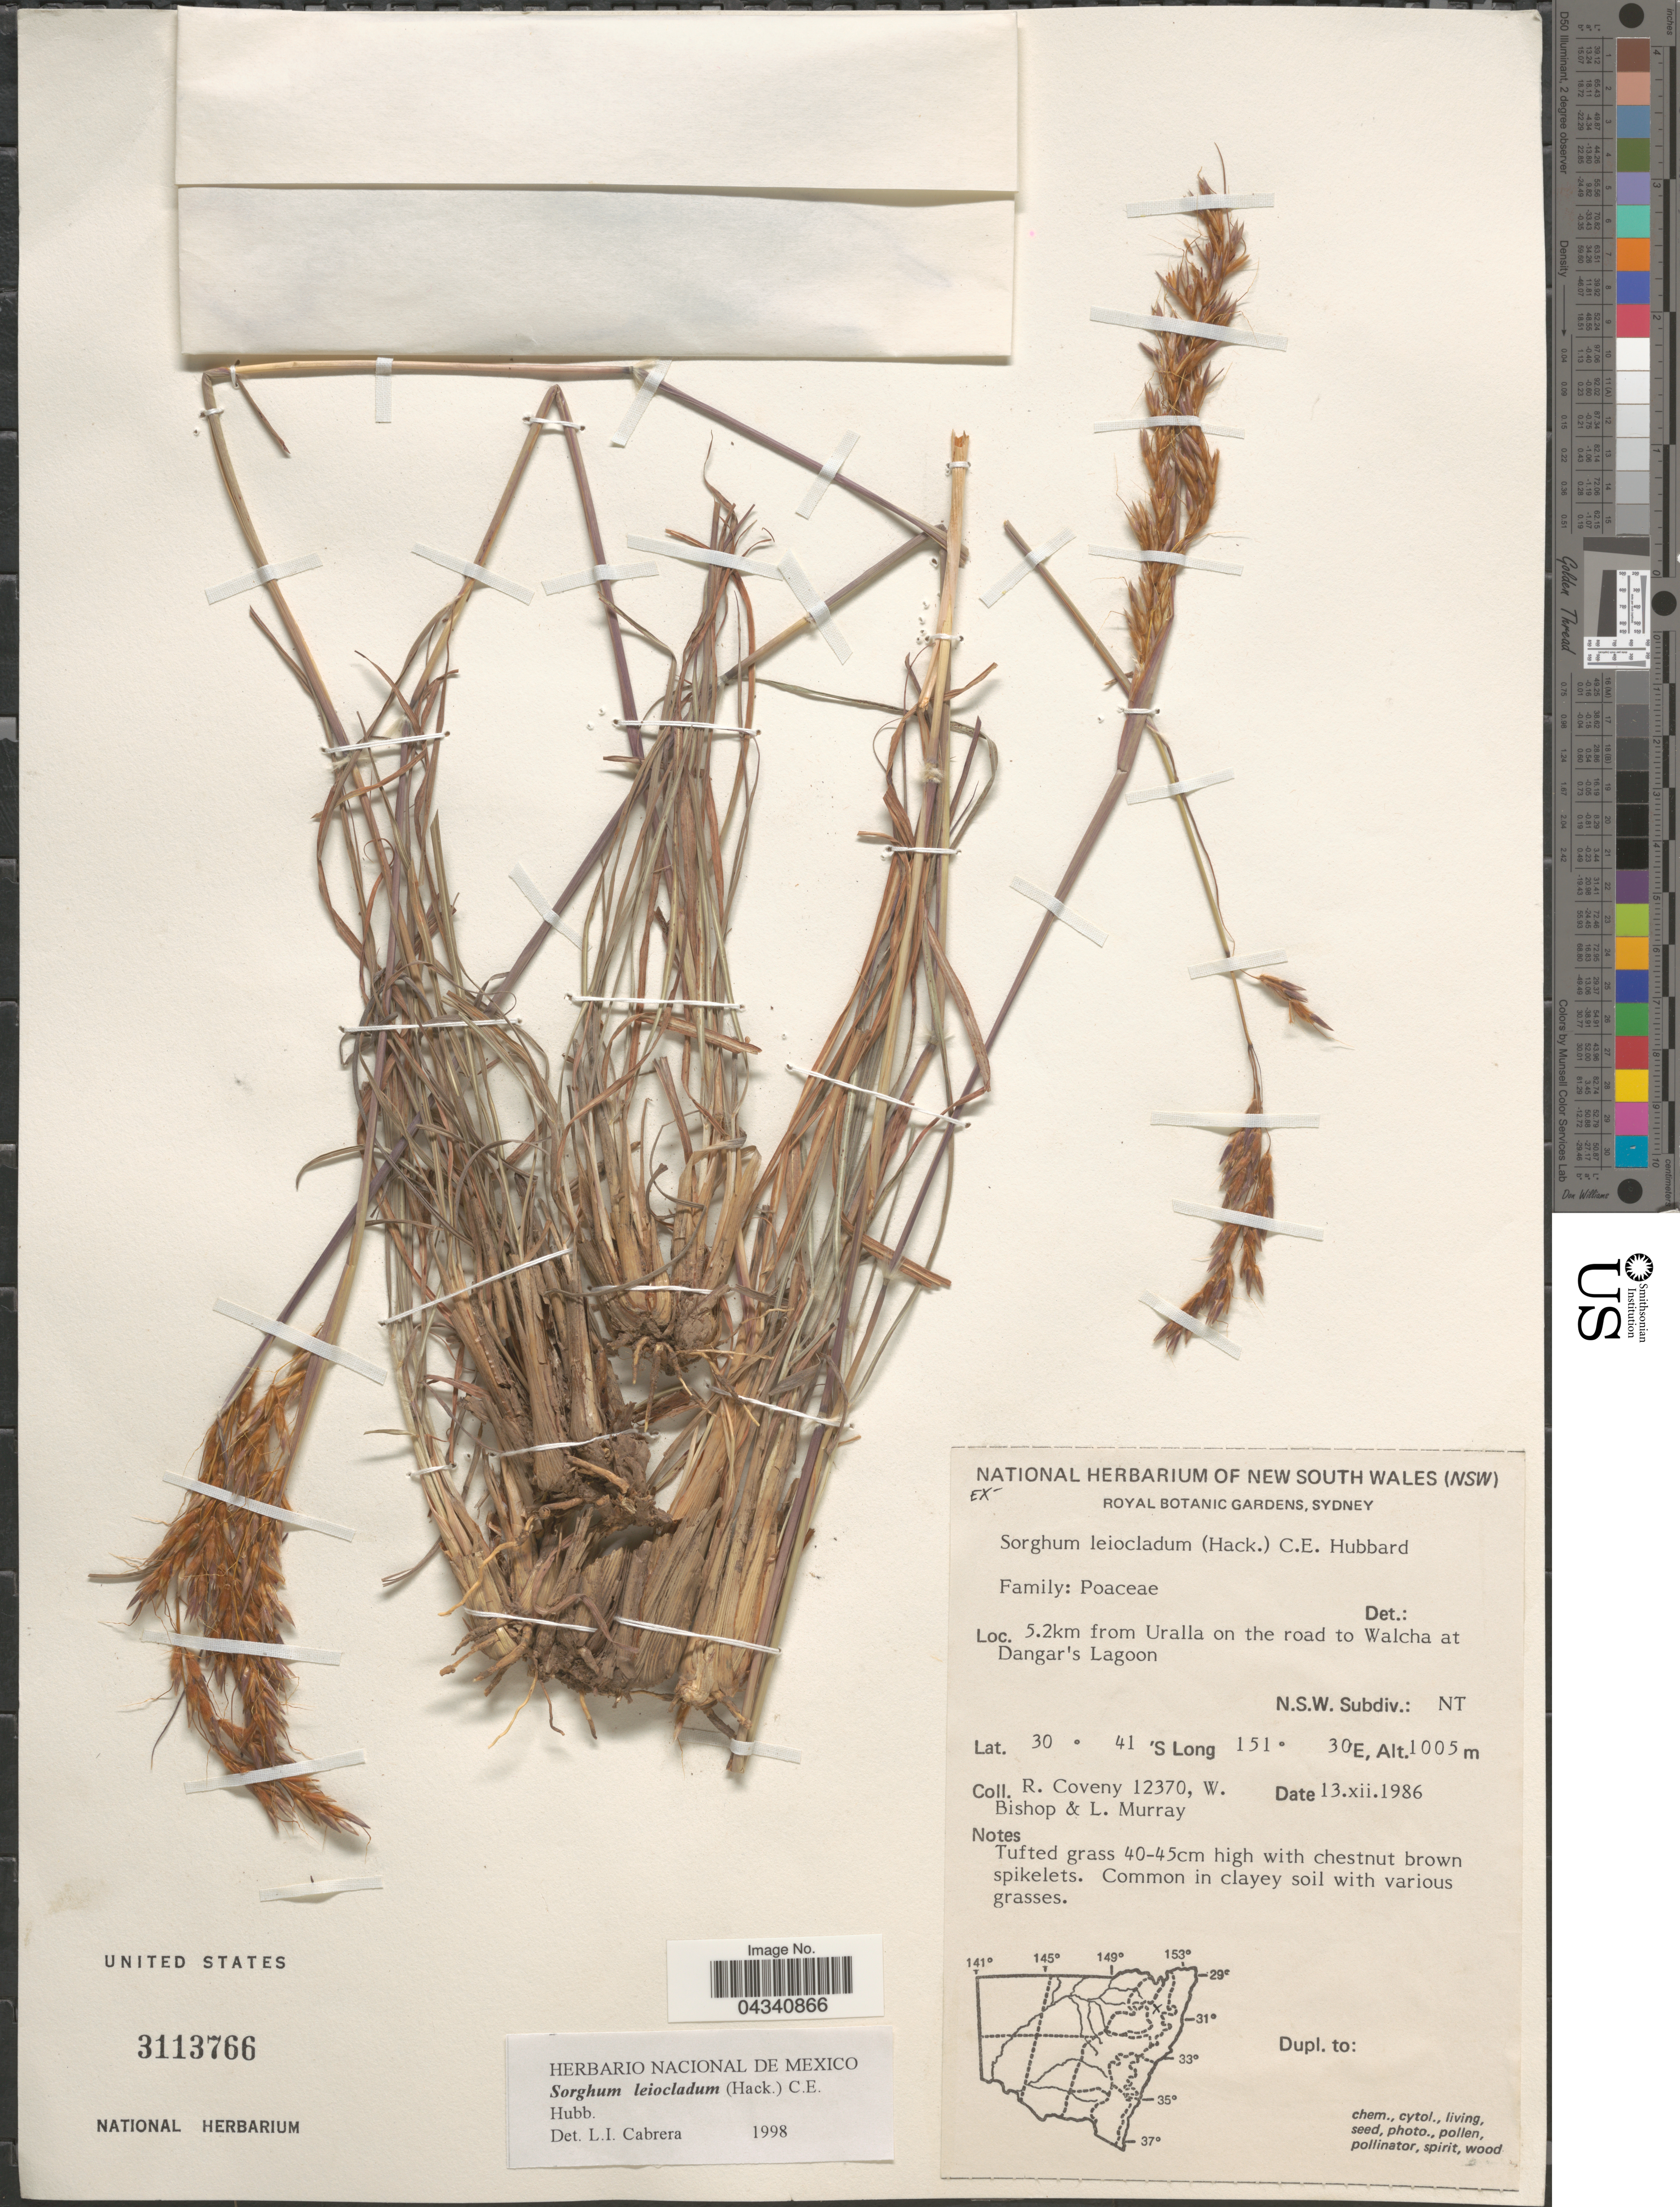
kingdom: Plantae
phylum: Tracheophyta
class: Liliopsida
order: Poales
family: Poaceae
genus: Sorghum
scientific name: Sorghum leiocladum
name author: (J. Hack.) C.E. Hubb.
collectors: R. Coveny, W. Bishop & L. Murray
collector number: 12370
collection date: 1986-12-13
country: Australia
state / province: Northern Territory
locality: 5.2km from Uralla on the road to Walcha at Dangar's Lagoon. N. S. W. Subdiv.: NT.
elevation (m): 1005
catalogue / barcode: US 3113766